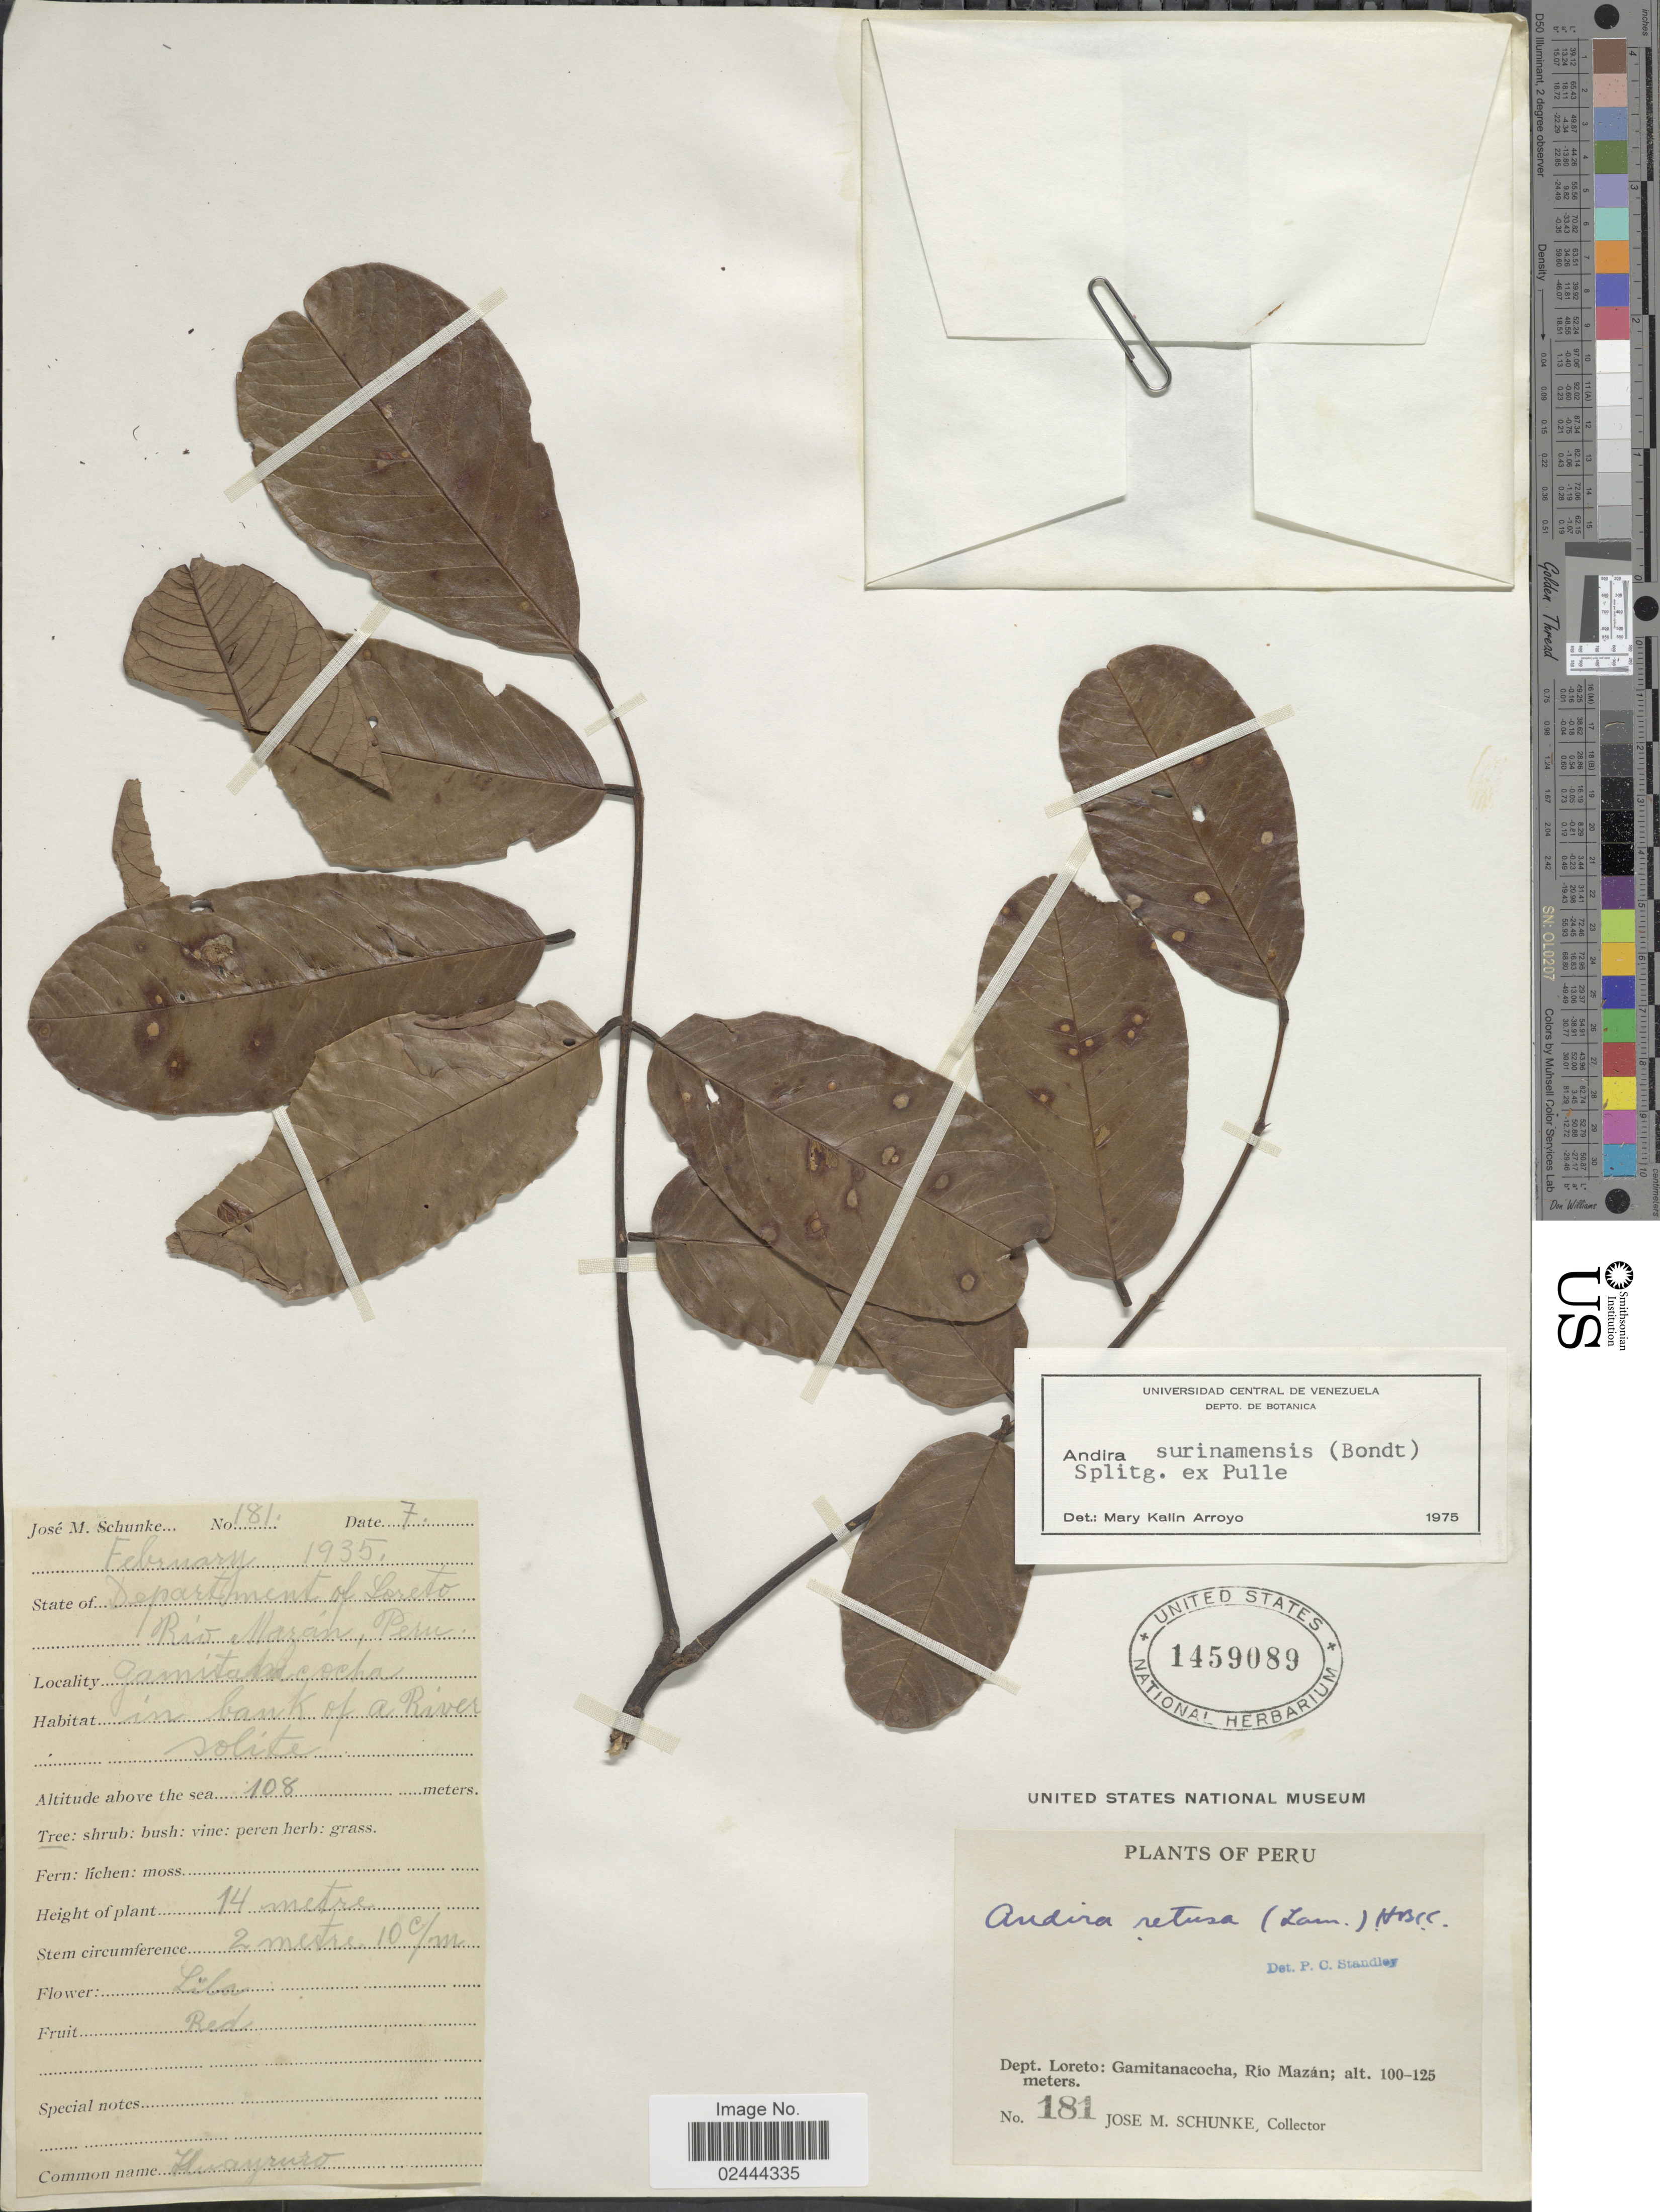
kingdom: Plantae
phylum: Tracheophyta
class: Magnoliopsida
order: Fabales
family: Fabaceae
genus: Andira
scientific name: Andira surinamensis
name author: (Bondt) Splitg. ex Amshoff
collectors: J. M. Schunke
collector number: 181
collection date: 1935-02-07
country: Peru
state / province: Loreto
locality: Gamitanacocha, Rio Mazan, bank of a river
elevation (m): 108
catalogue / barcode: US 1459089